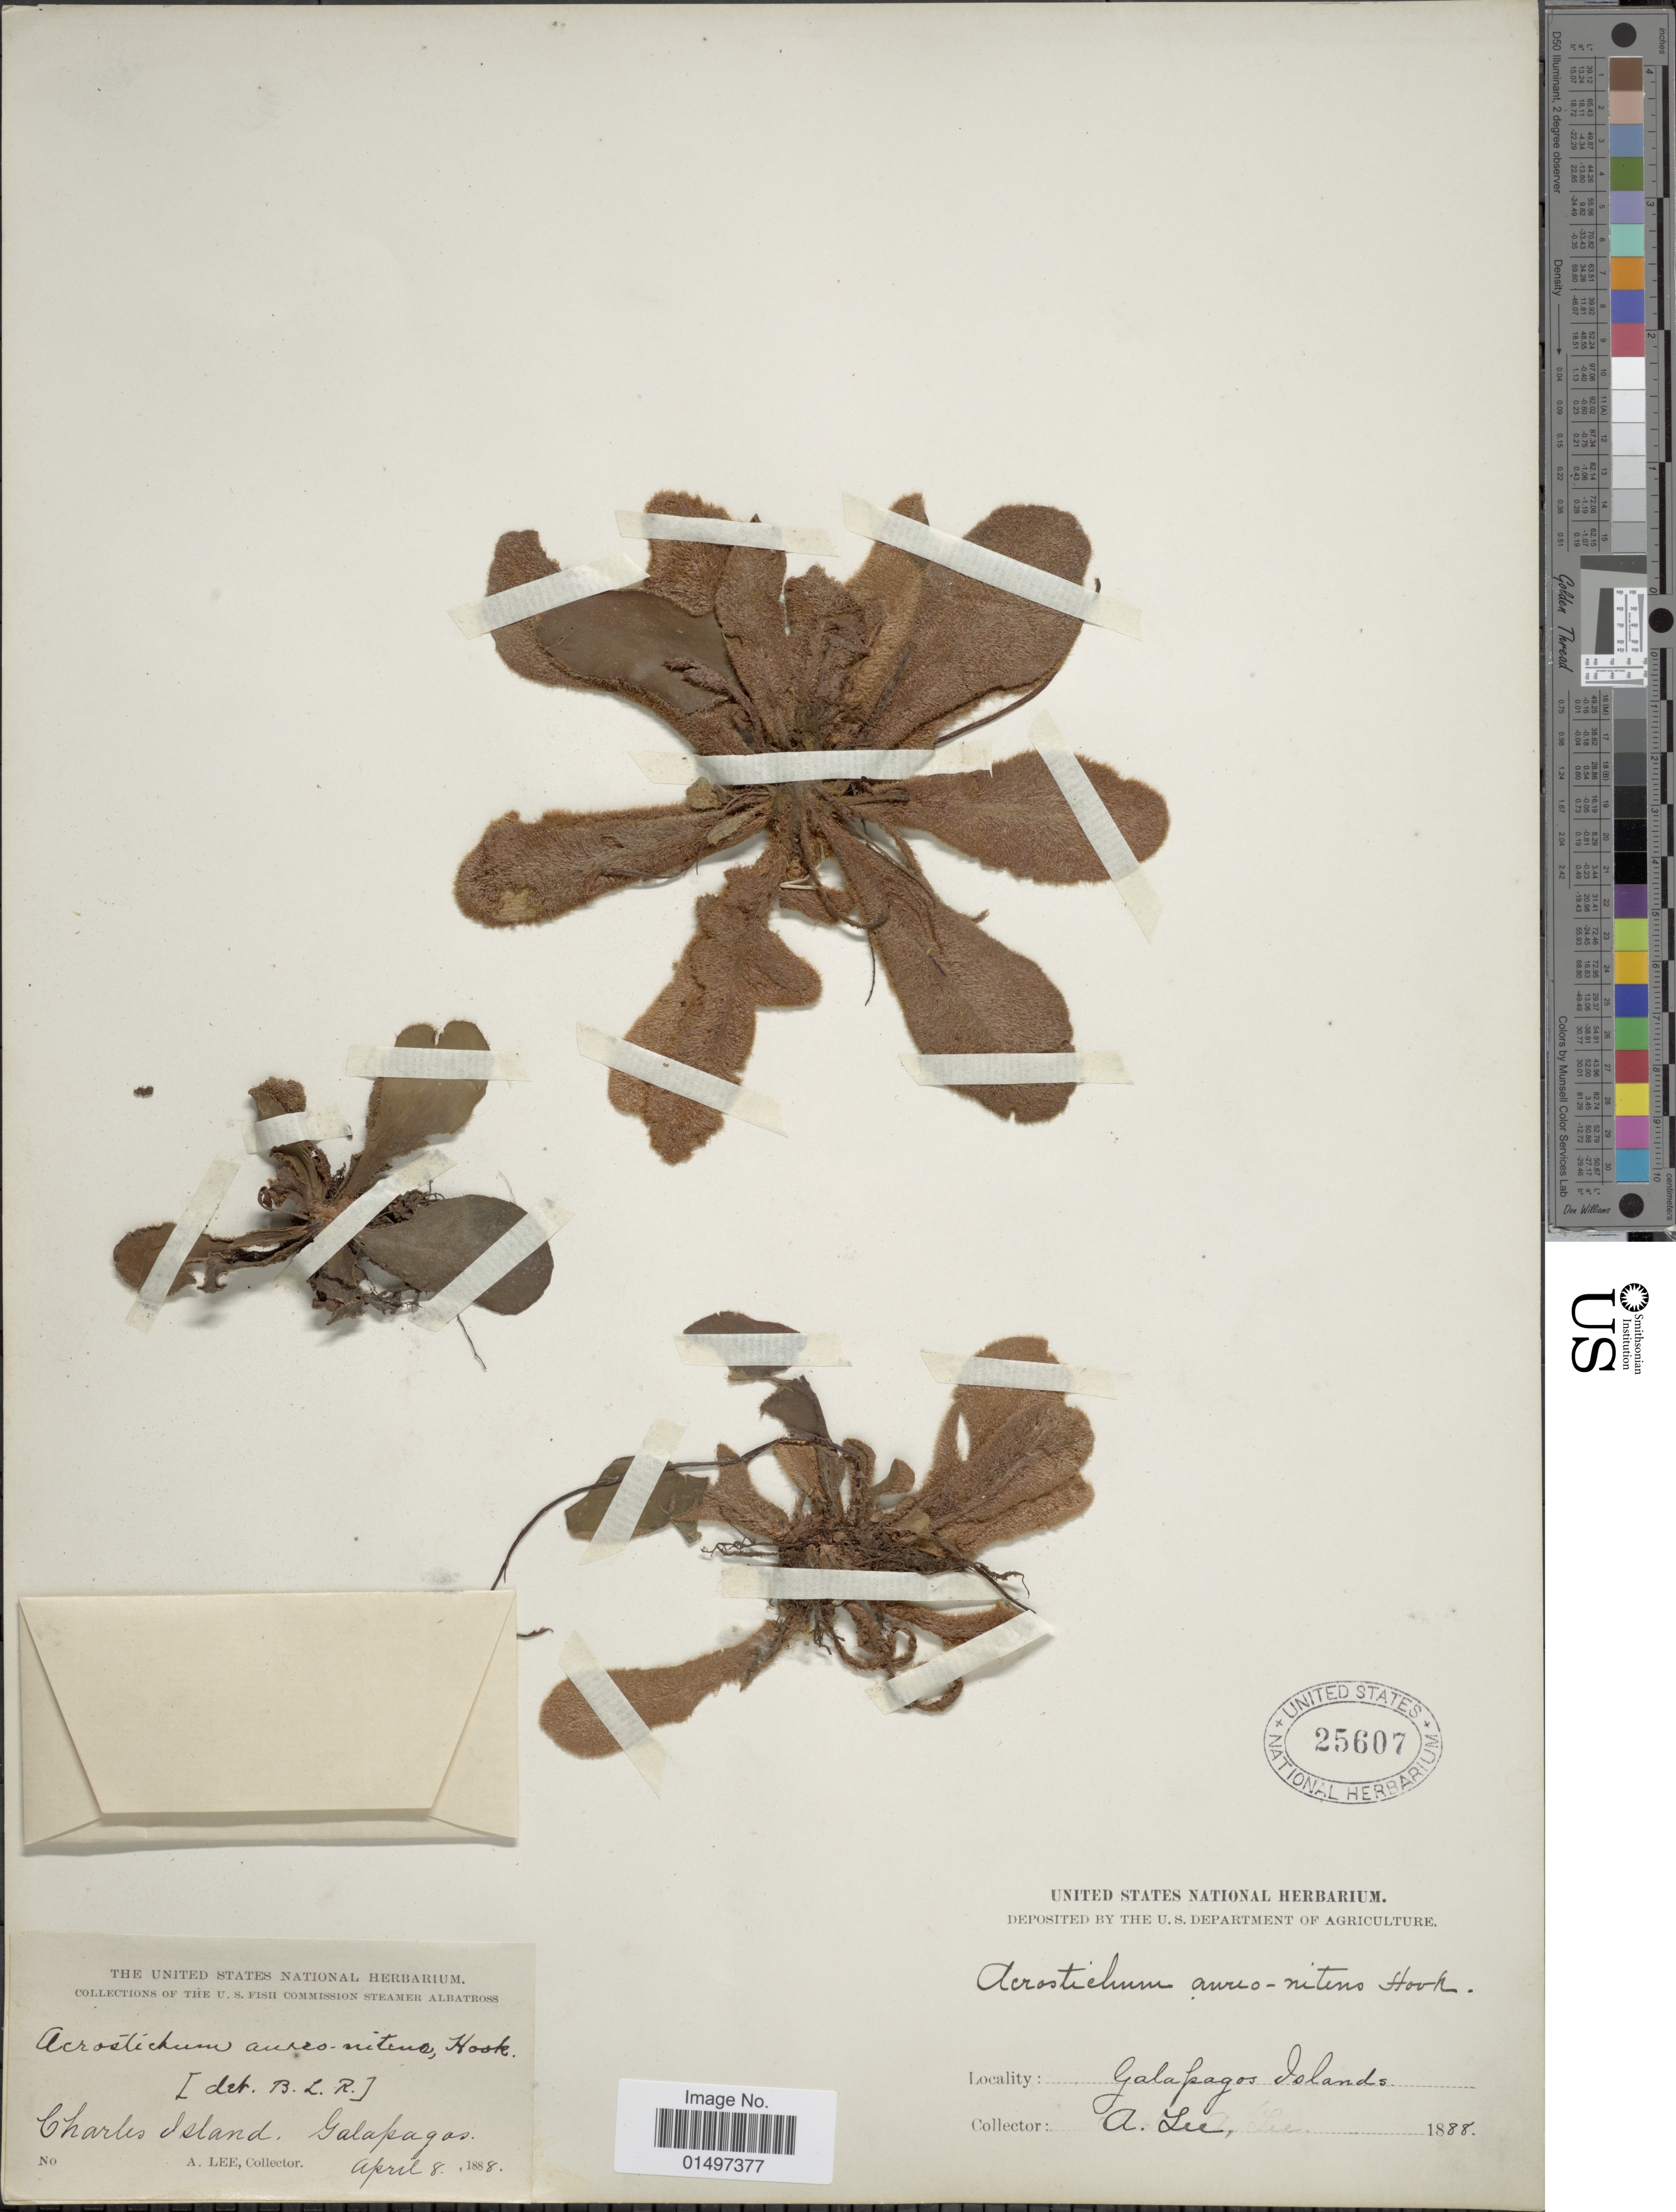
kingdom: Plantae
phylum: Tracheophyta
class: Polypodiopsida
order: Polypodiales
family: Pteridaceae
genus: Trachypteris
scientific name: Trachypteris pinnata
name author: (Hook. f.) C. Chr.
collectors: A. Lee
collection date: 1888-04-08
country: Ecuador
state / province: Colón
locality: Charles Island. Galapagos Islands.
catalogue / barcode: US 25607